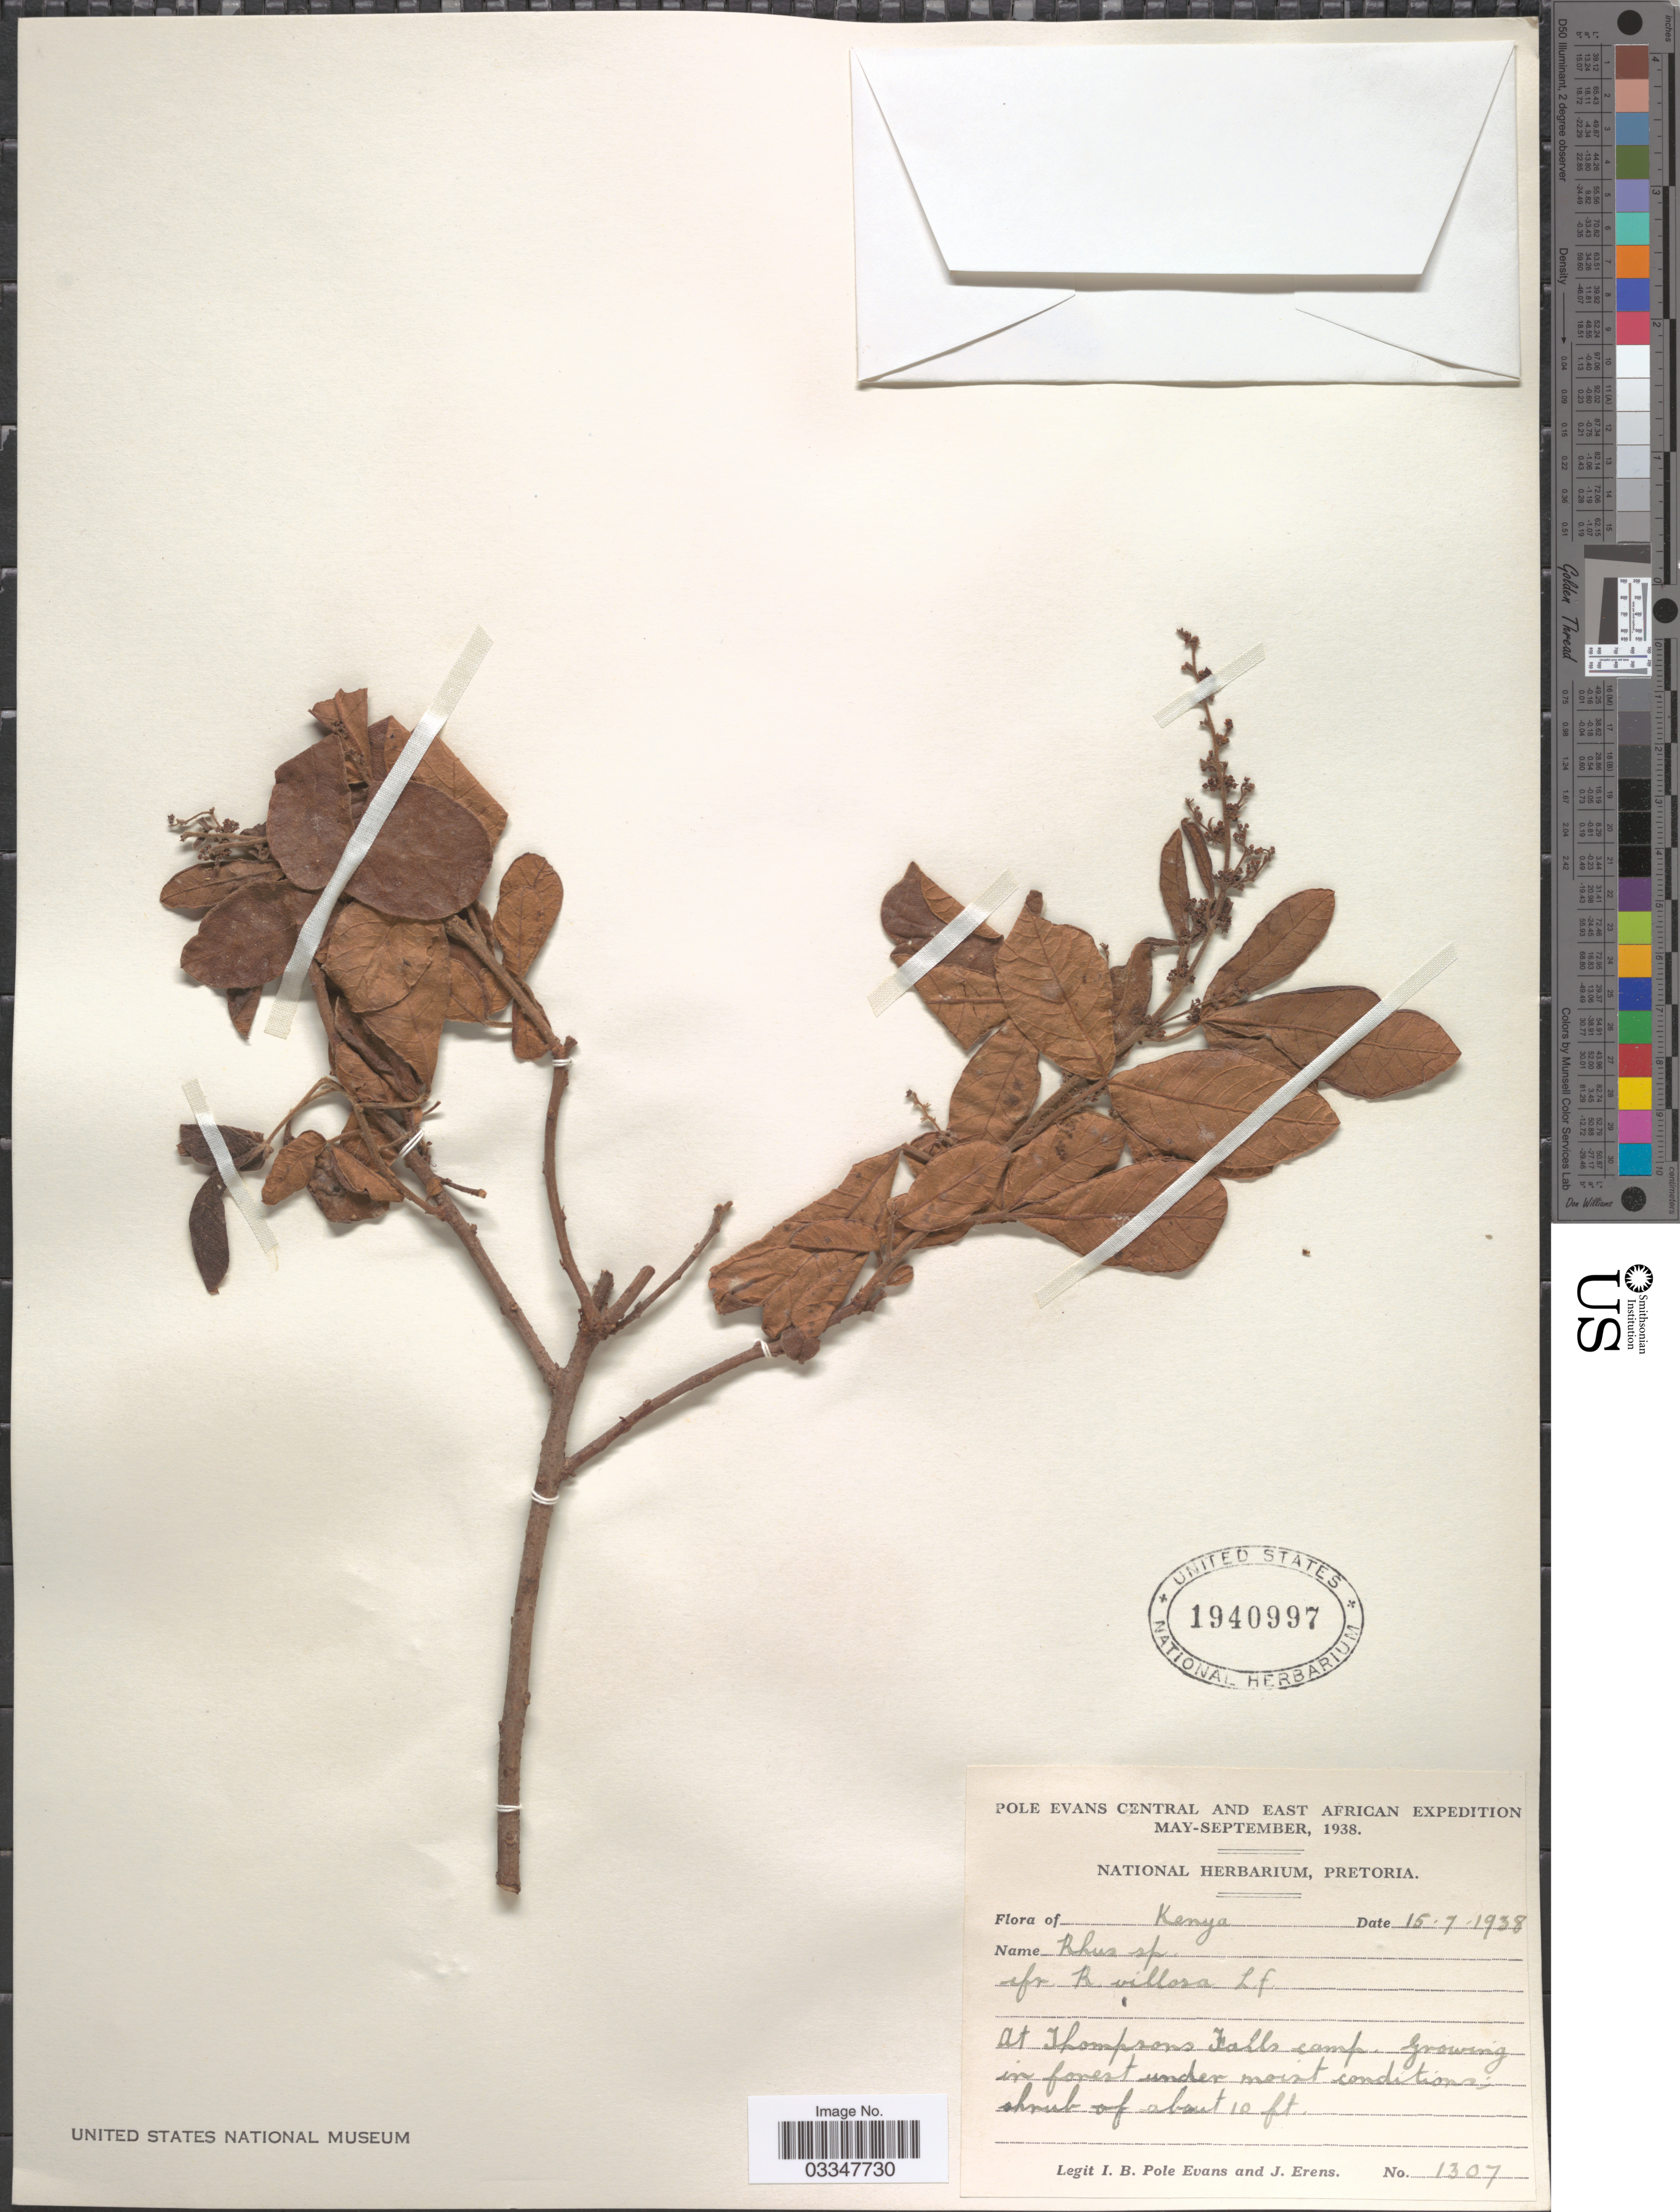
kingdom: Plantae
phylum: Tracheophyta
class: Magnoliopsida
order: Sapindales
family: Anacardiaceae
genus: Rhus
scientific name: Rhus sp.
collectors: I. B. Pole-Evans & J. Erens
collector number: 1307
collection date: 1938-07-15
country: Kenya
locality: At Thompsons Falls camp.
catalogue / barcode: US 1940997